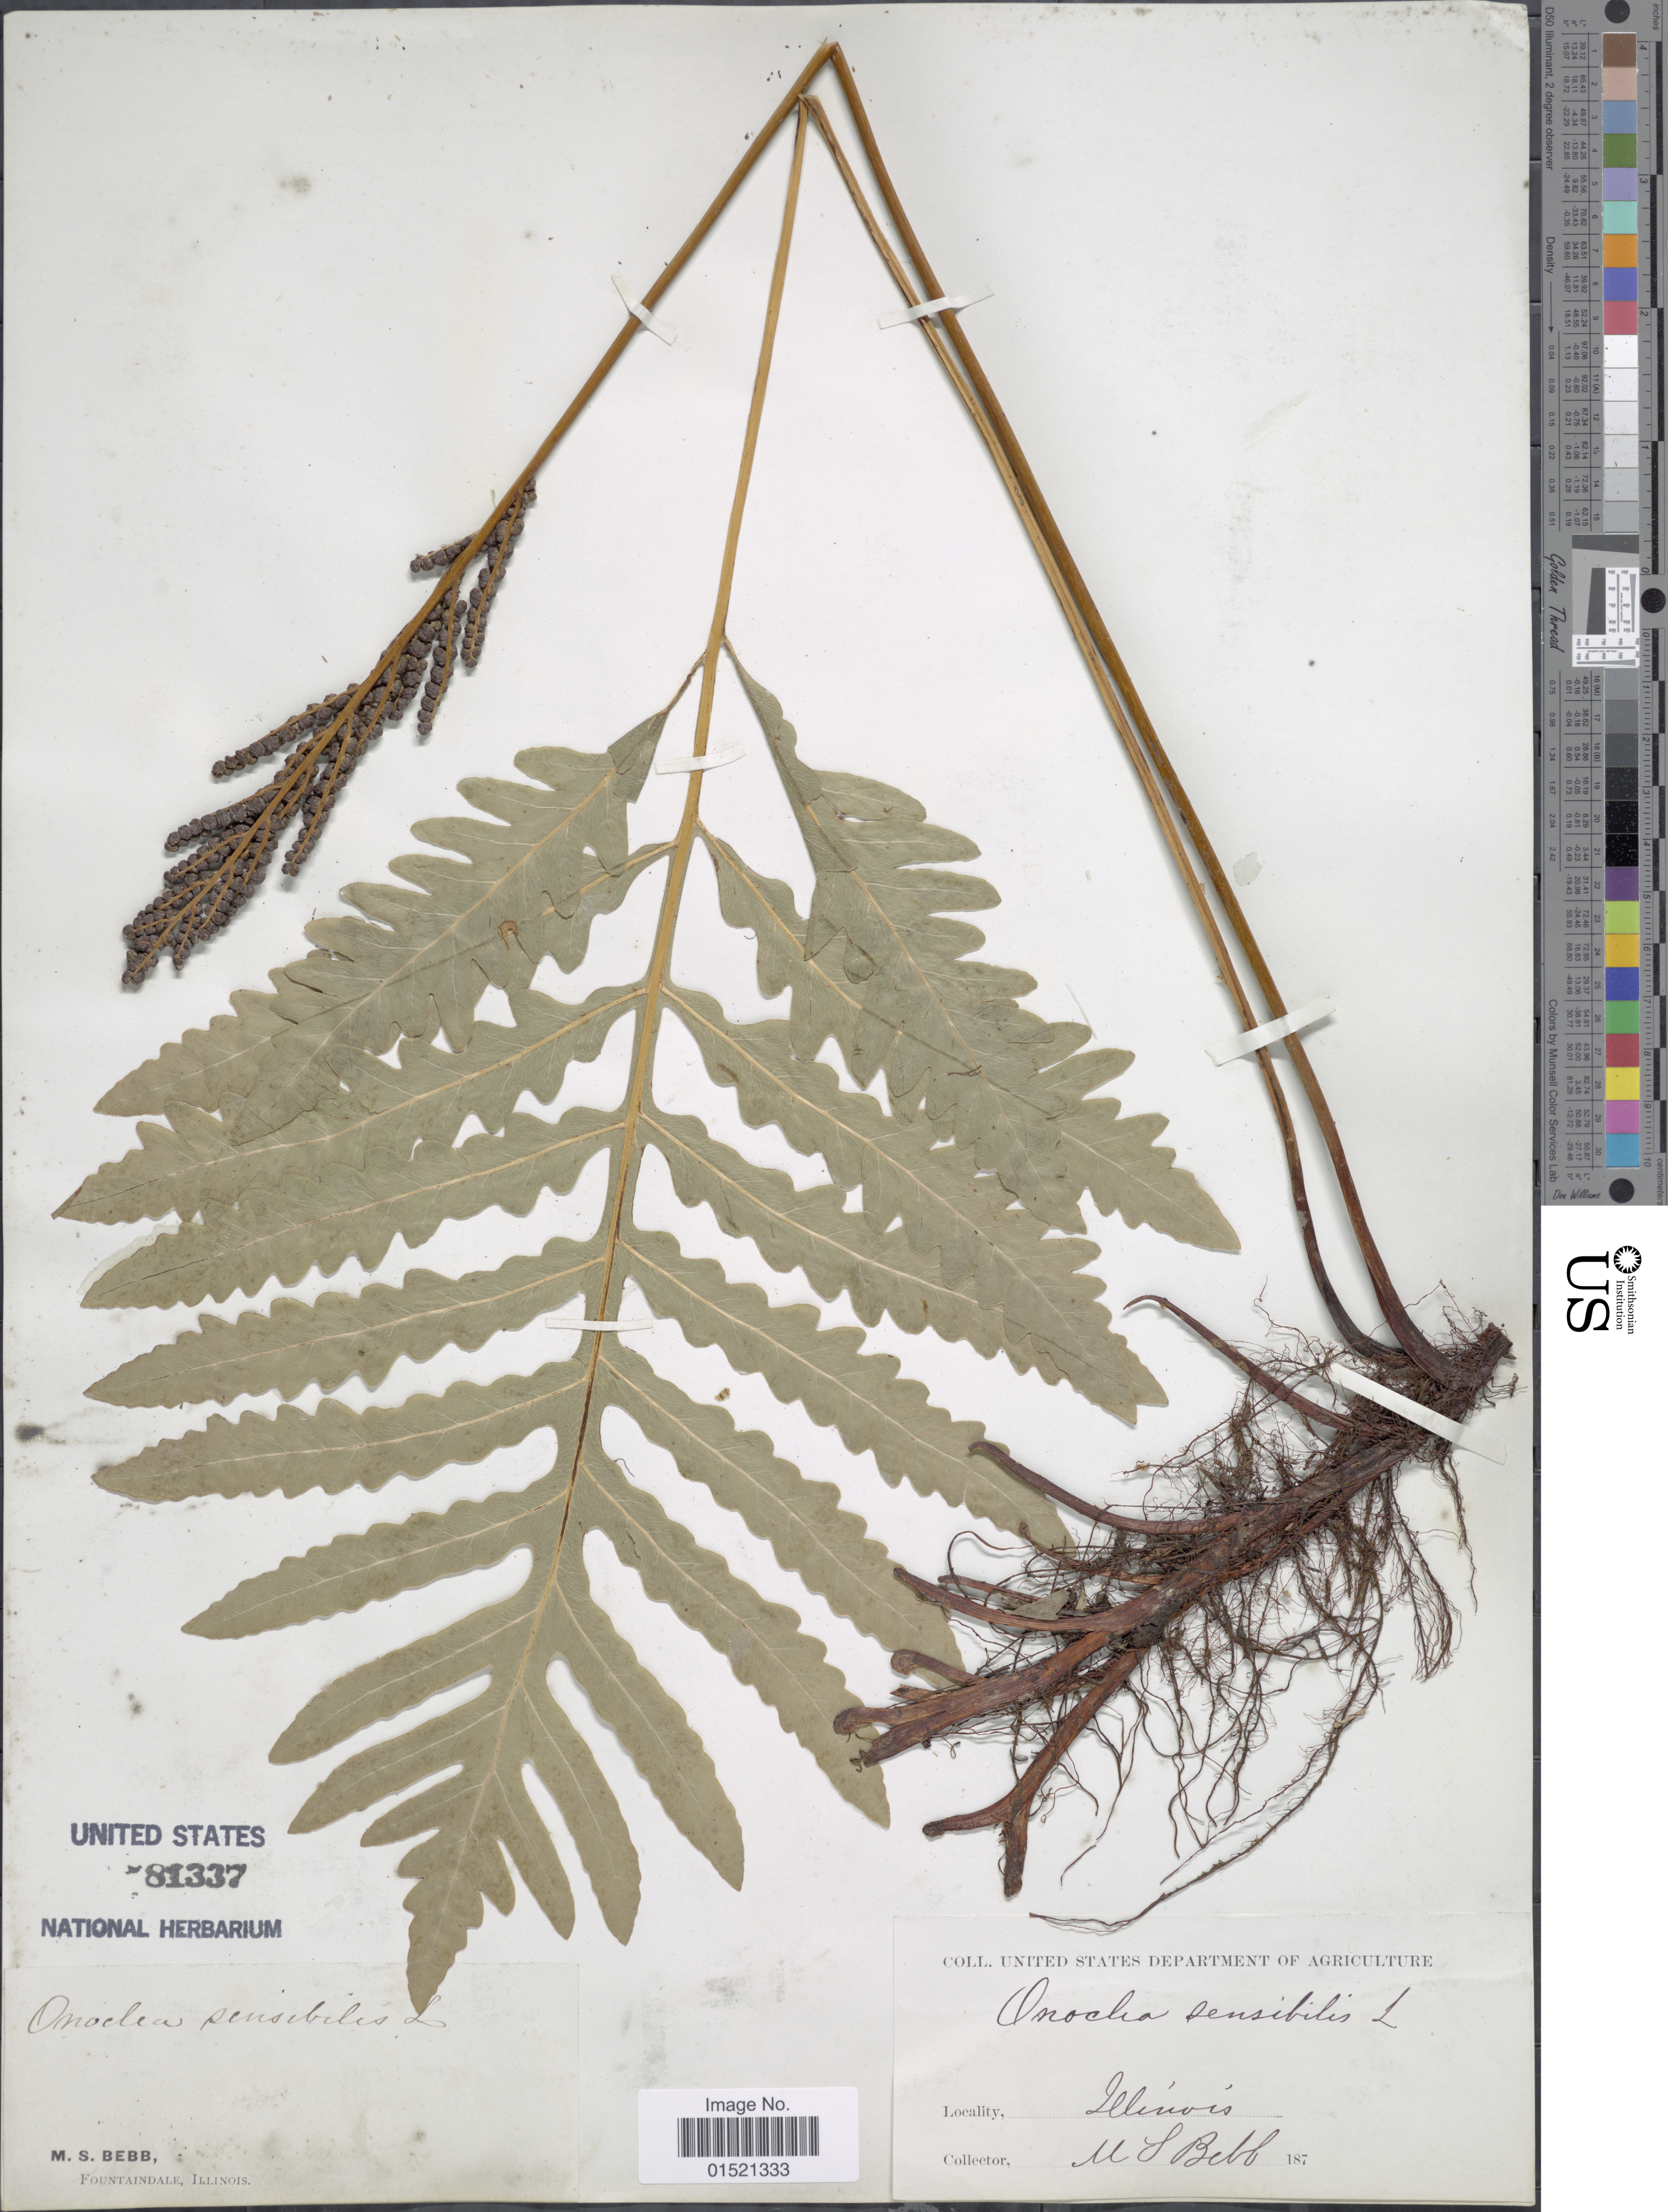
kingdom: Plantae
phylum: Tracheophyta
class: Polypodiopsida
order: Polypodiales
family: Onocleaceae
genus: Onoclea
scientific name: Onoclea sensibilis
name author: L.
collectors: M. Bebb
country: United States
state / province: Illinois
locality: Fountaindale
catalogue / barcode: US 81337